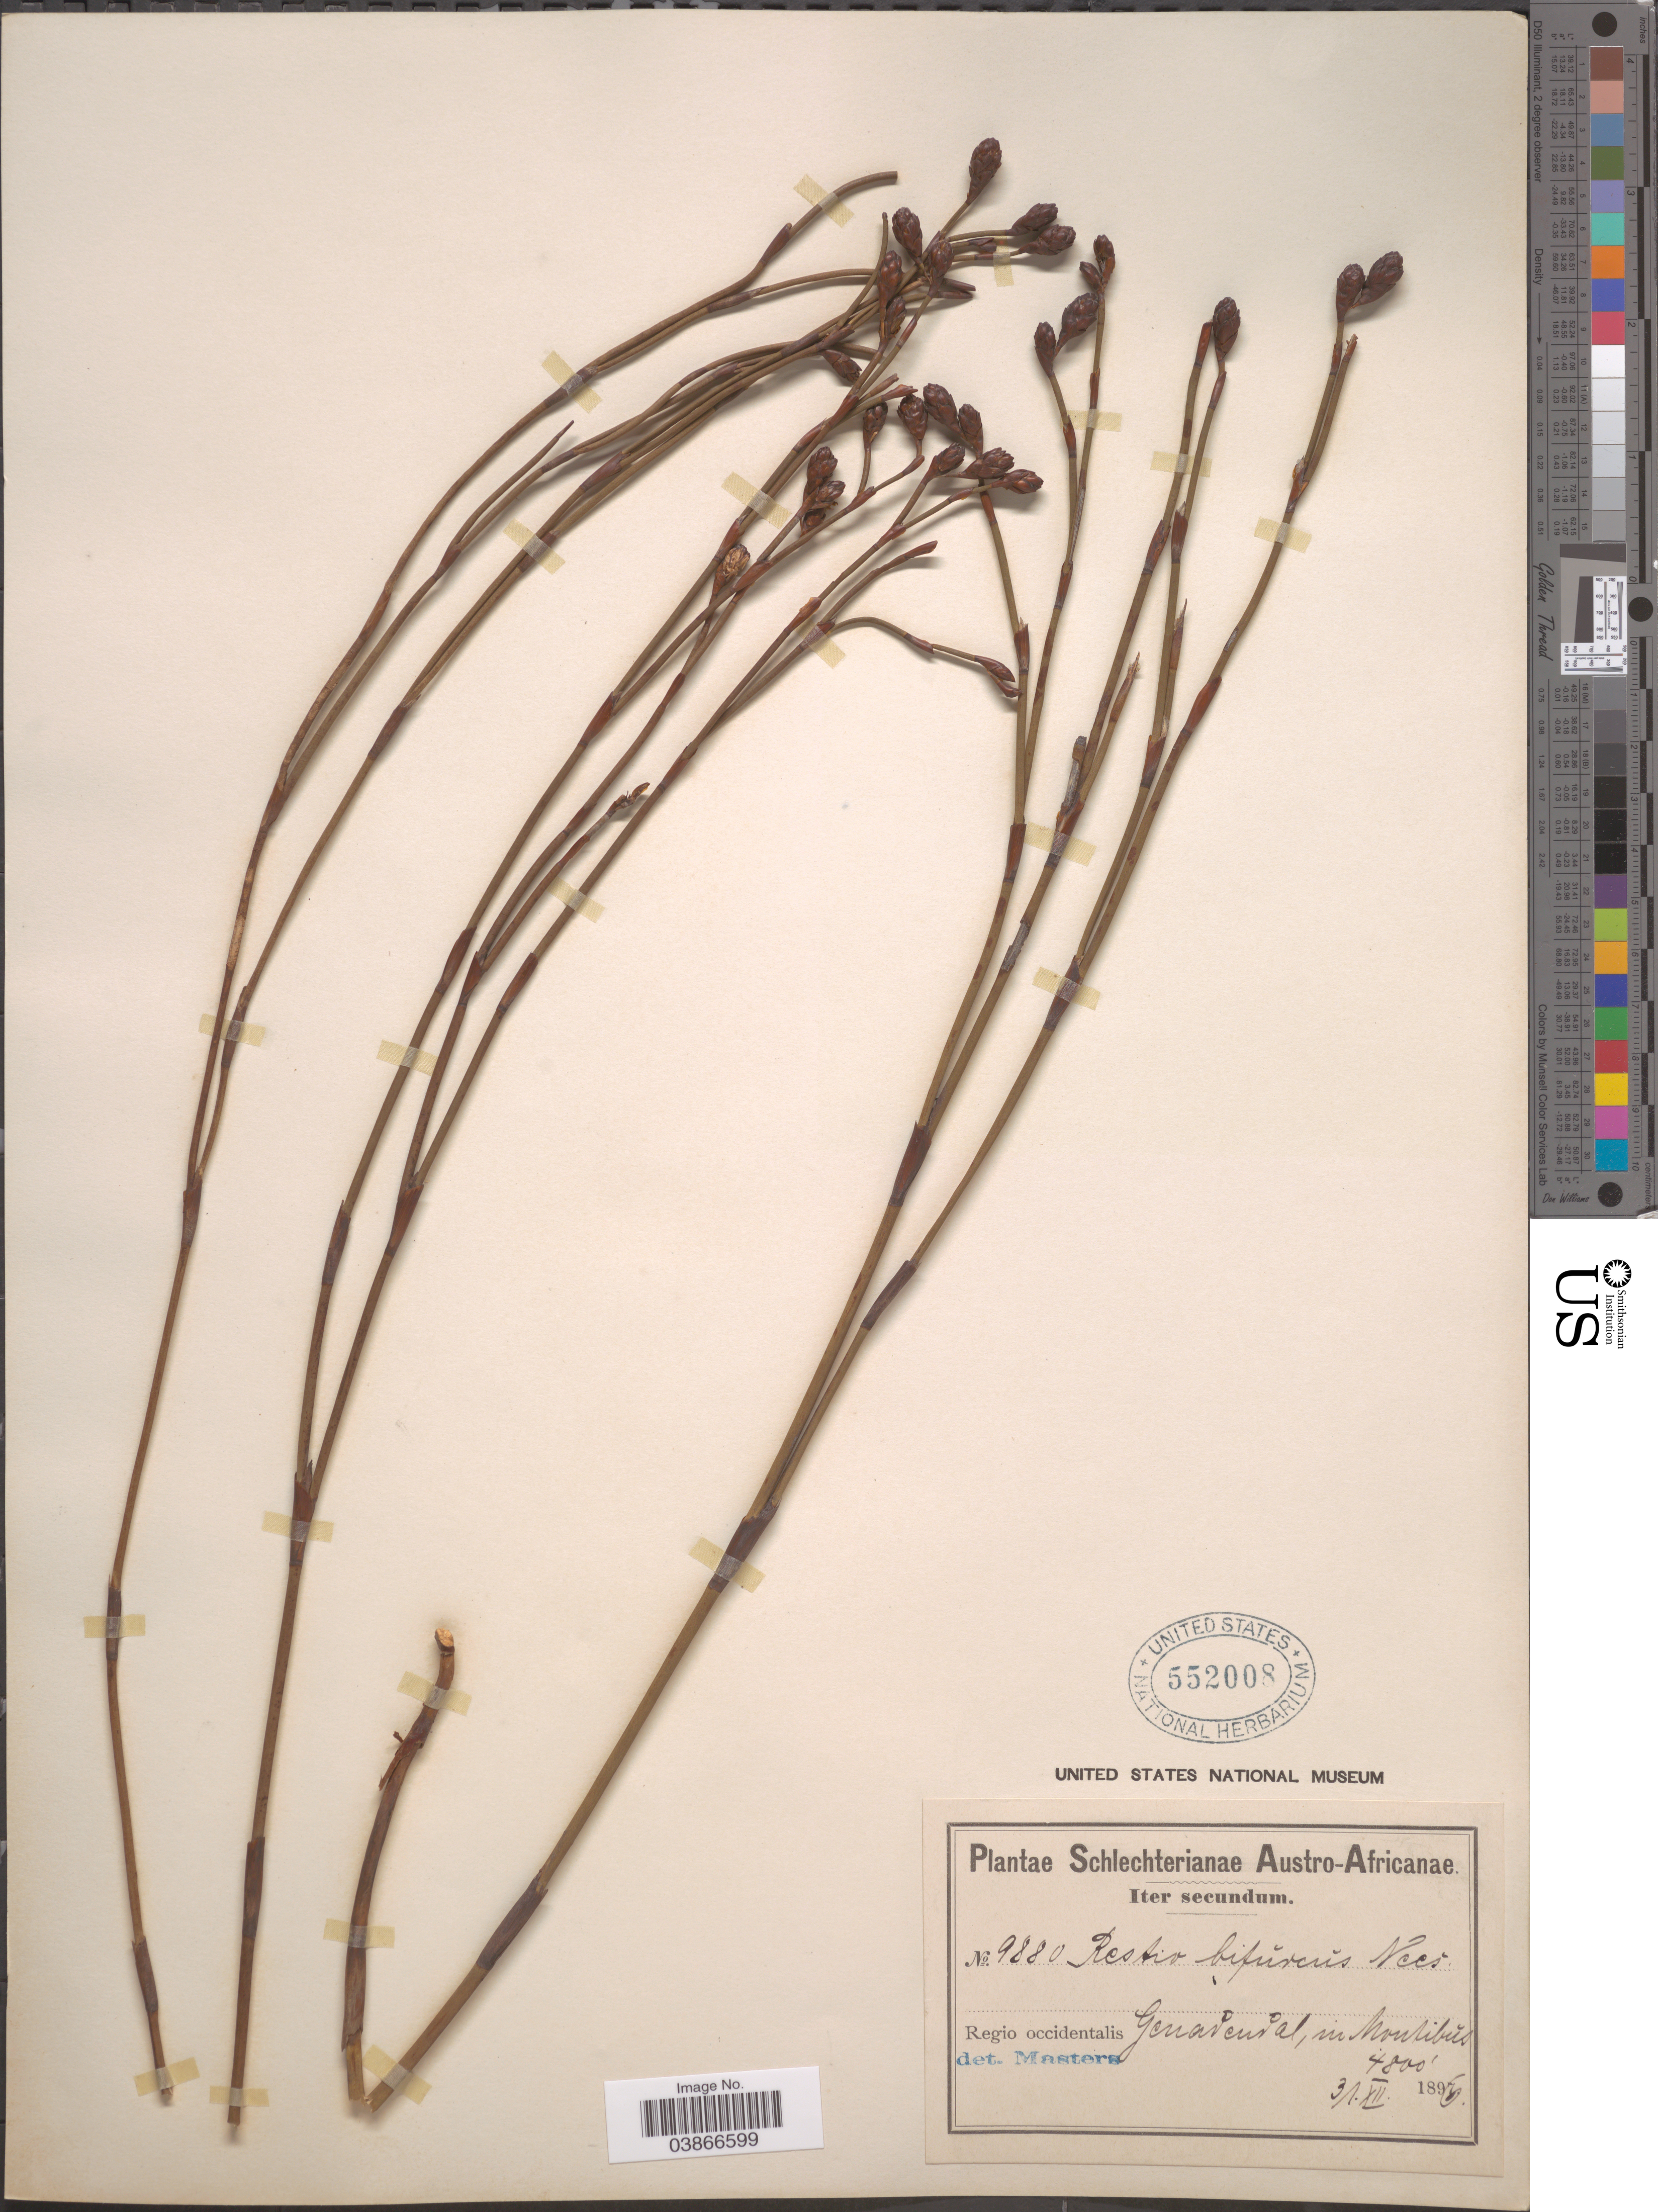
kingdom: Plantae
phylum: Tracheophyta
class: Liliopsida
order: Poales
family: Restionaceae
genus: Restio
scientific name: Restio bifurcus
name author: Nees ex Mast.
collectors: Schlechter, --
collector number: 9880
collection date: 1896-12-31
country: South Africa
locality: Austro-Africanae. Regio occidentalis. Genadendal, in Montibus.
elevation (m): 1463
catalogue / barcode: US 552008